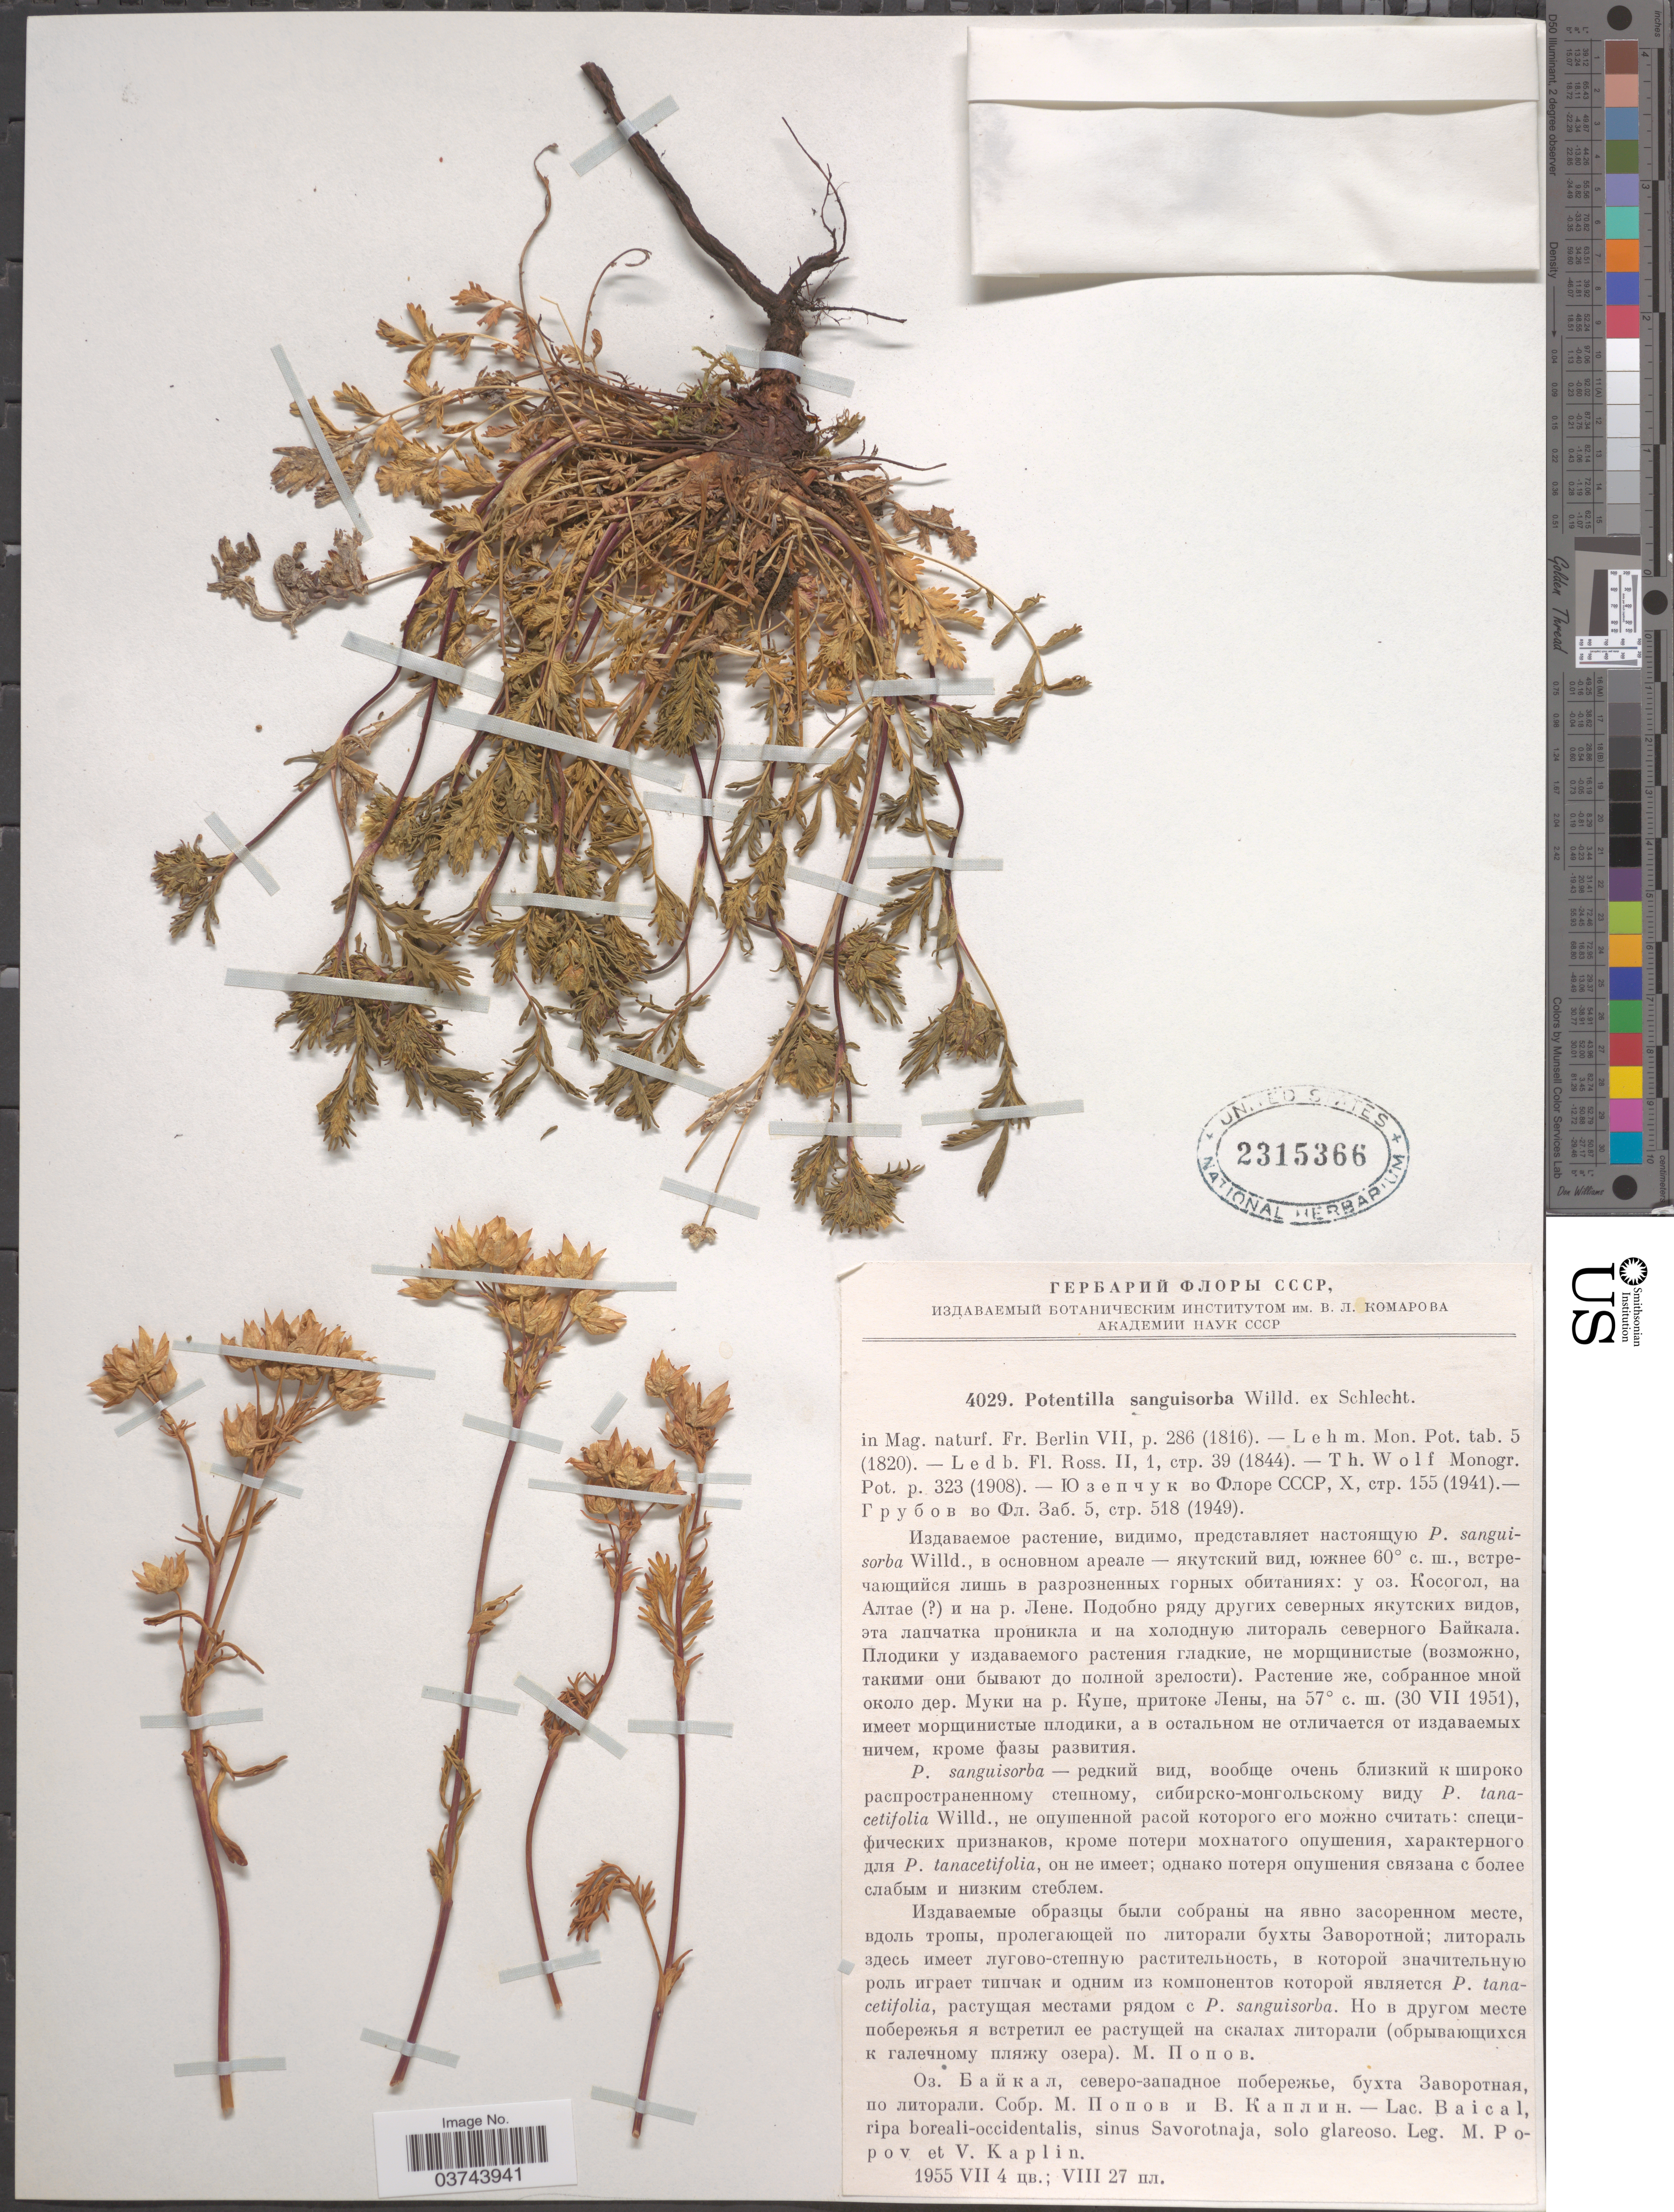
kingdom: Plantae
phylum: Tracheophyta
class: Magnoliopsida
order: Rosales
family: Rosaceae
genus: Potentilla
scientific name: Potentilla sanguisorba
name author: D.F.K. Schltdl.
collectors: M. Popov & V. Kaplin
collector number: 4029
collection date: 1955-07-04/1955-08-27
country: Russian Federation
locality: Lac. Baical, ripa boreali-occidentalis, sinus Savorotnaja, solo glareoso.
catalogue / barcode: US 2315366